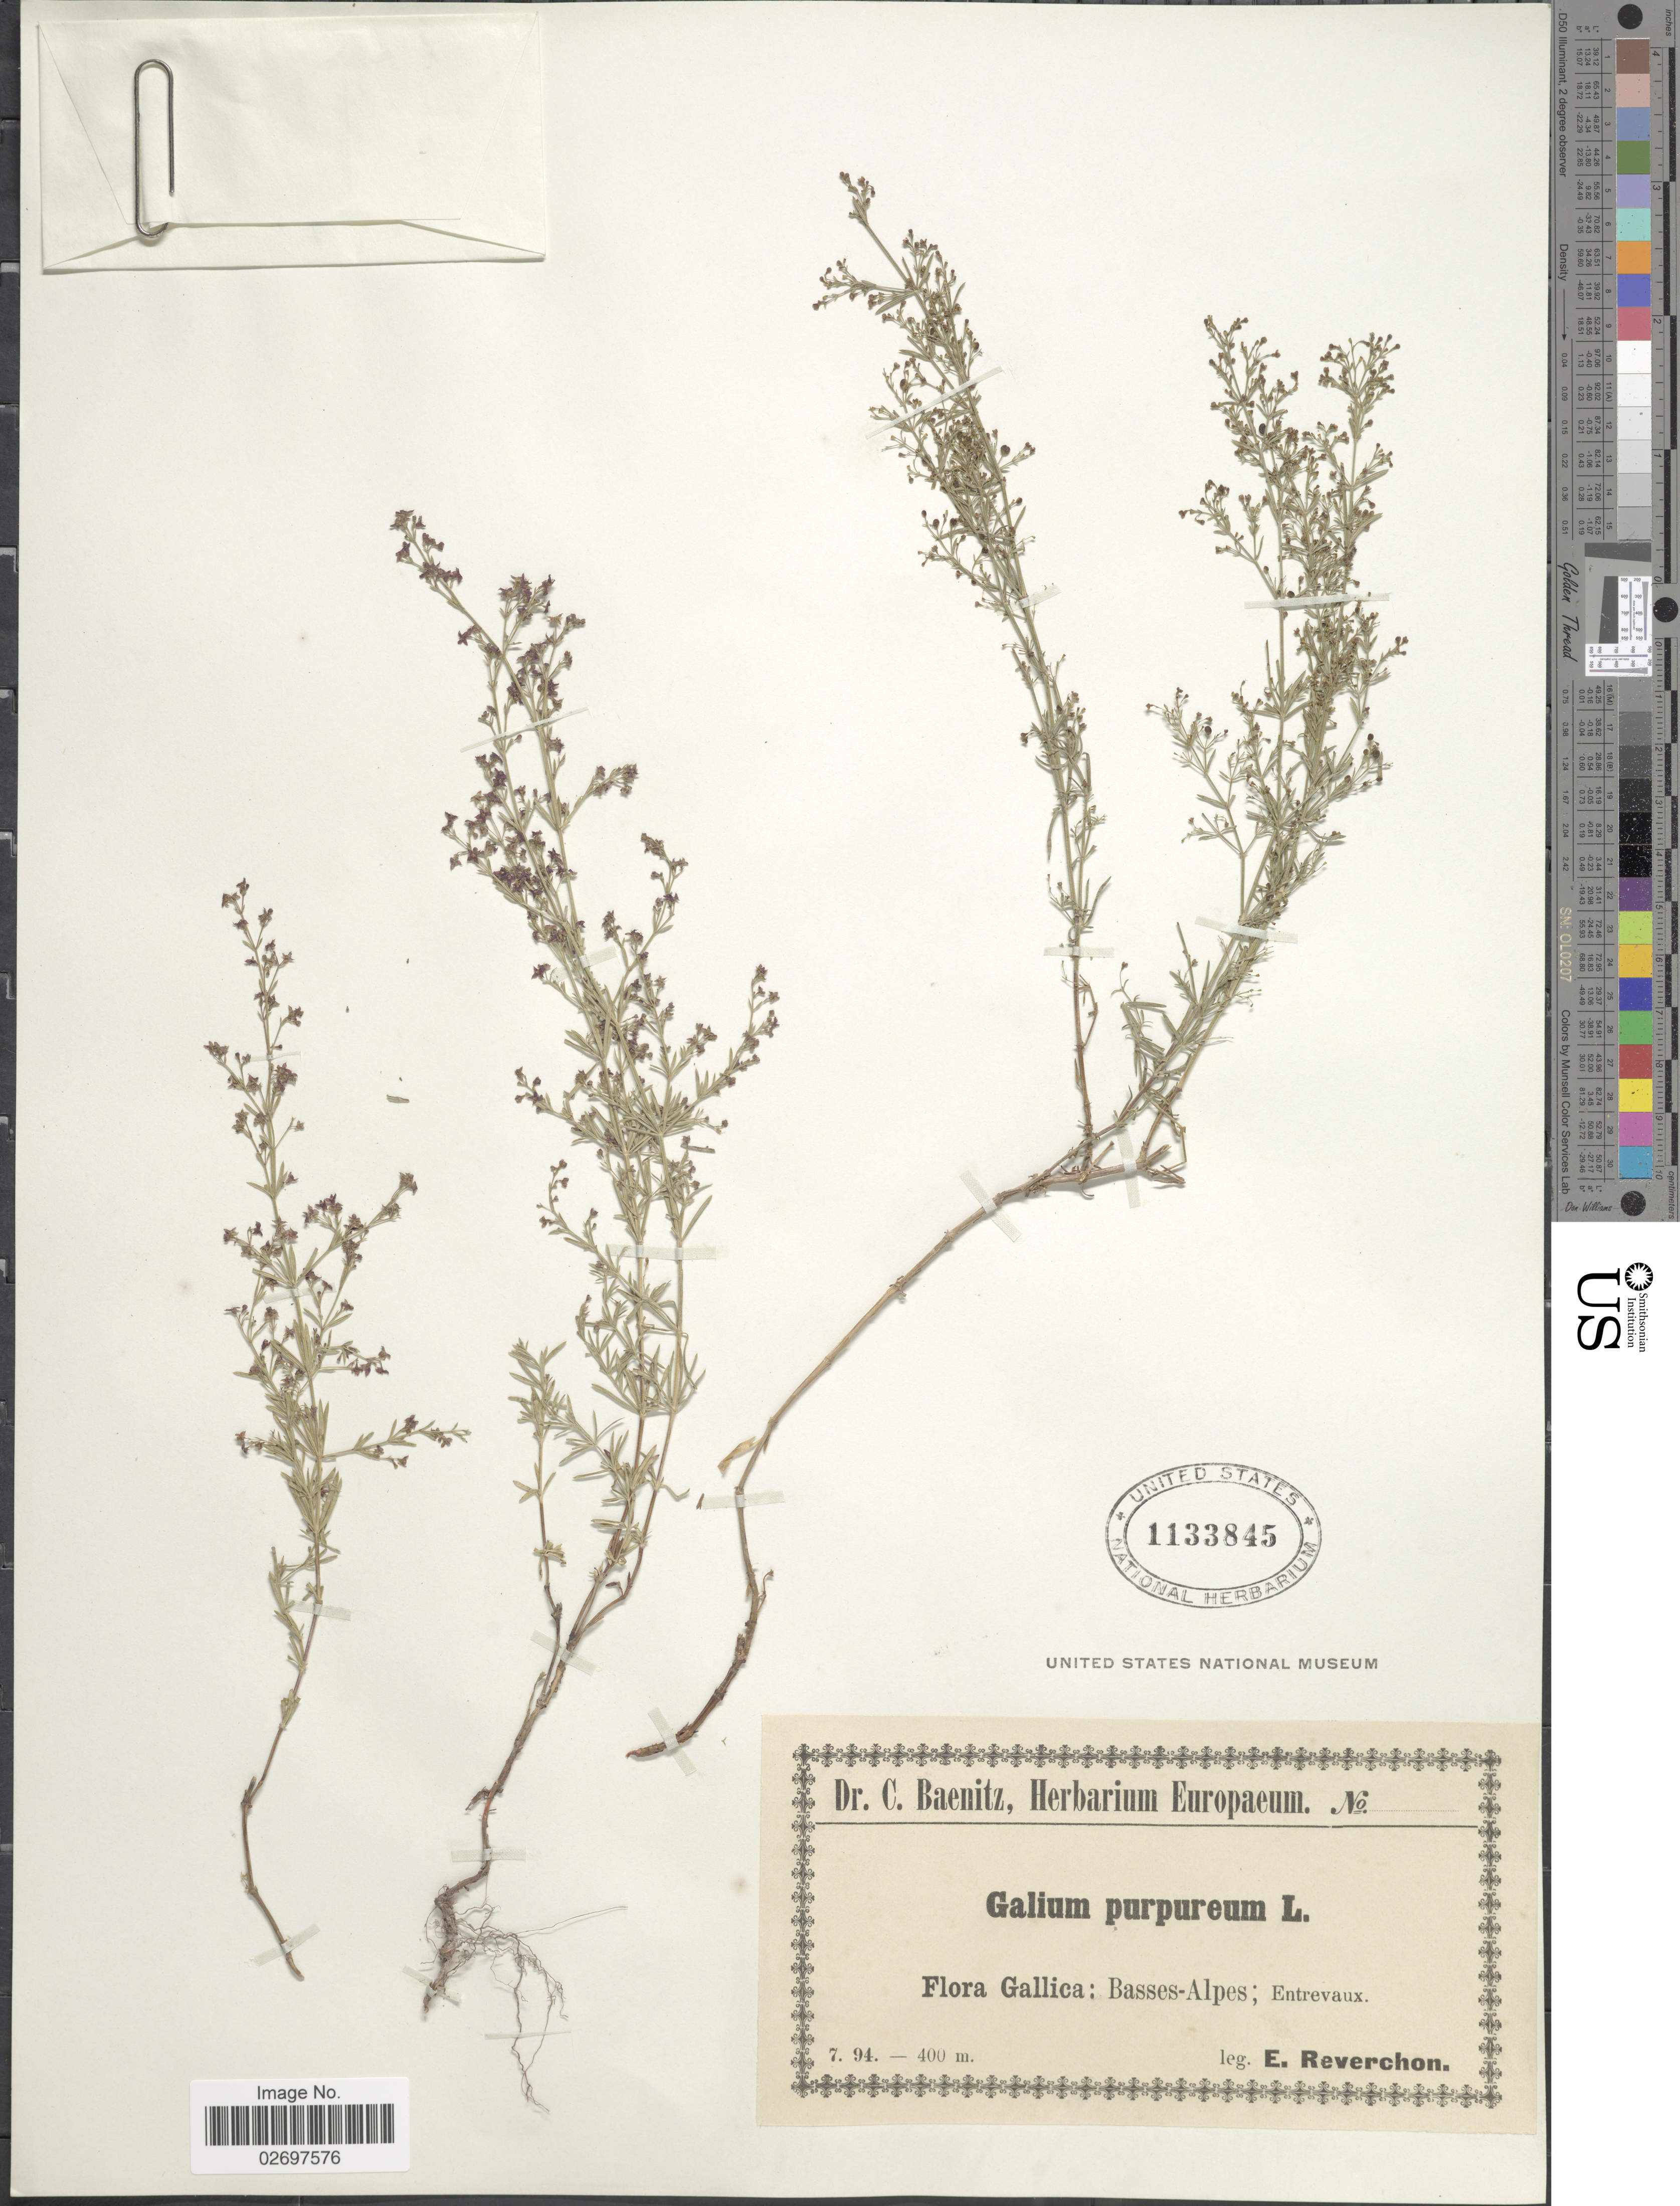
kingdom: Plantae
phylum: Tracheophyta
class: Magnoliopsida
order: Gentianales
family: Rubiaceae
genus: Galium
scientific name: Galium purpureum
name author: L.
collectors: E. Reverchon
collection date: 1894-07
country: France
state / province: Provence-Alpes-Côte d'Azur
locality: Gallica: Basses-Alpes; Entreveaux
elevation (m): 400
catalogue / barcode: US 1133845